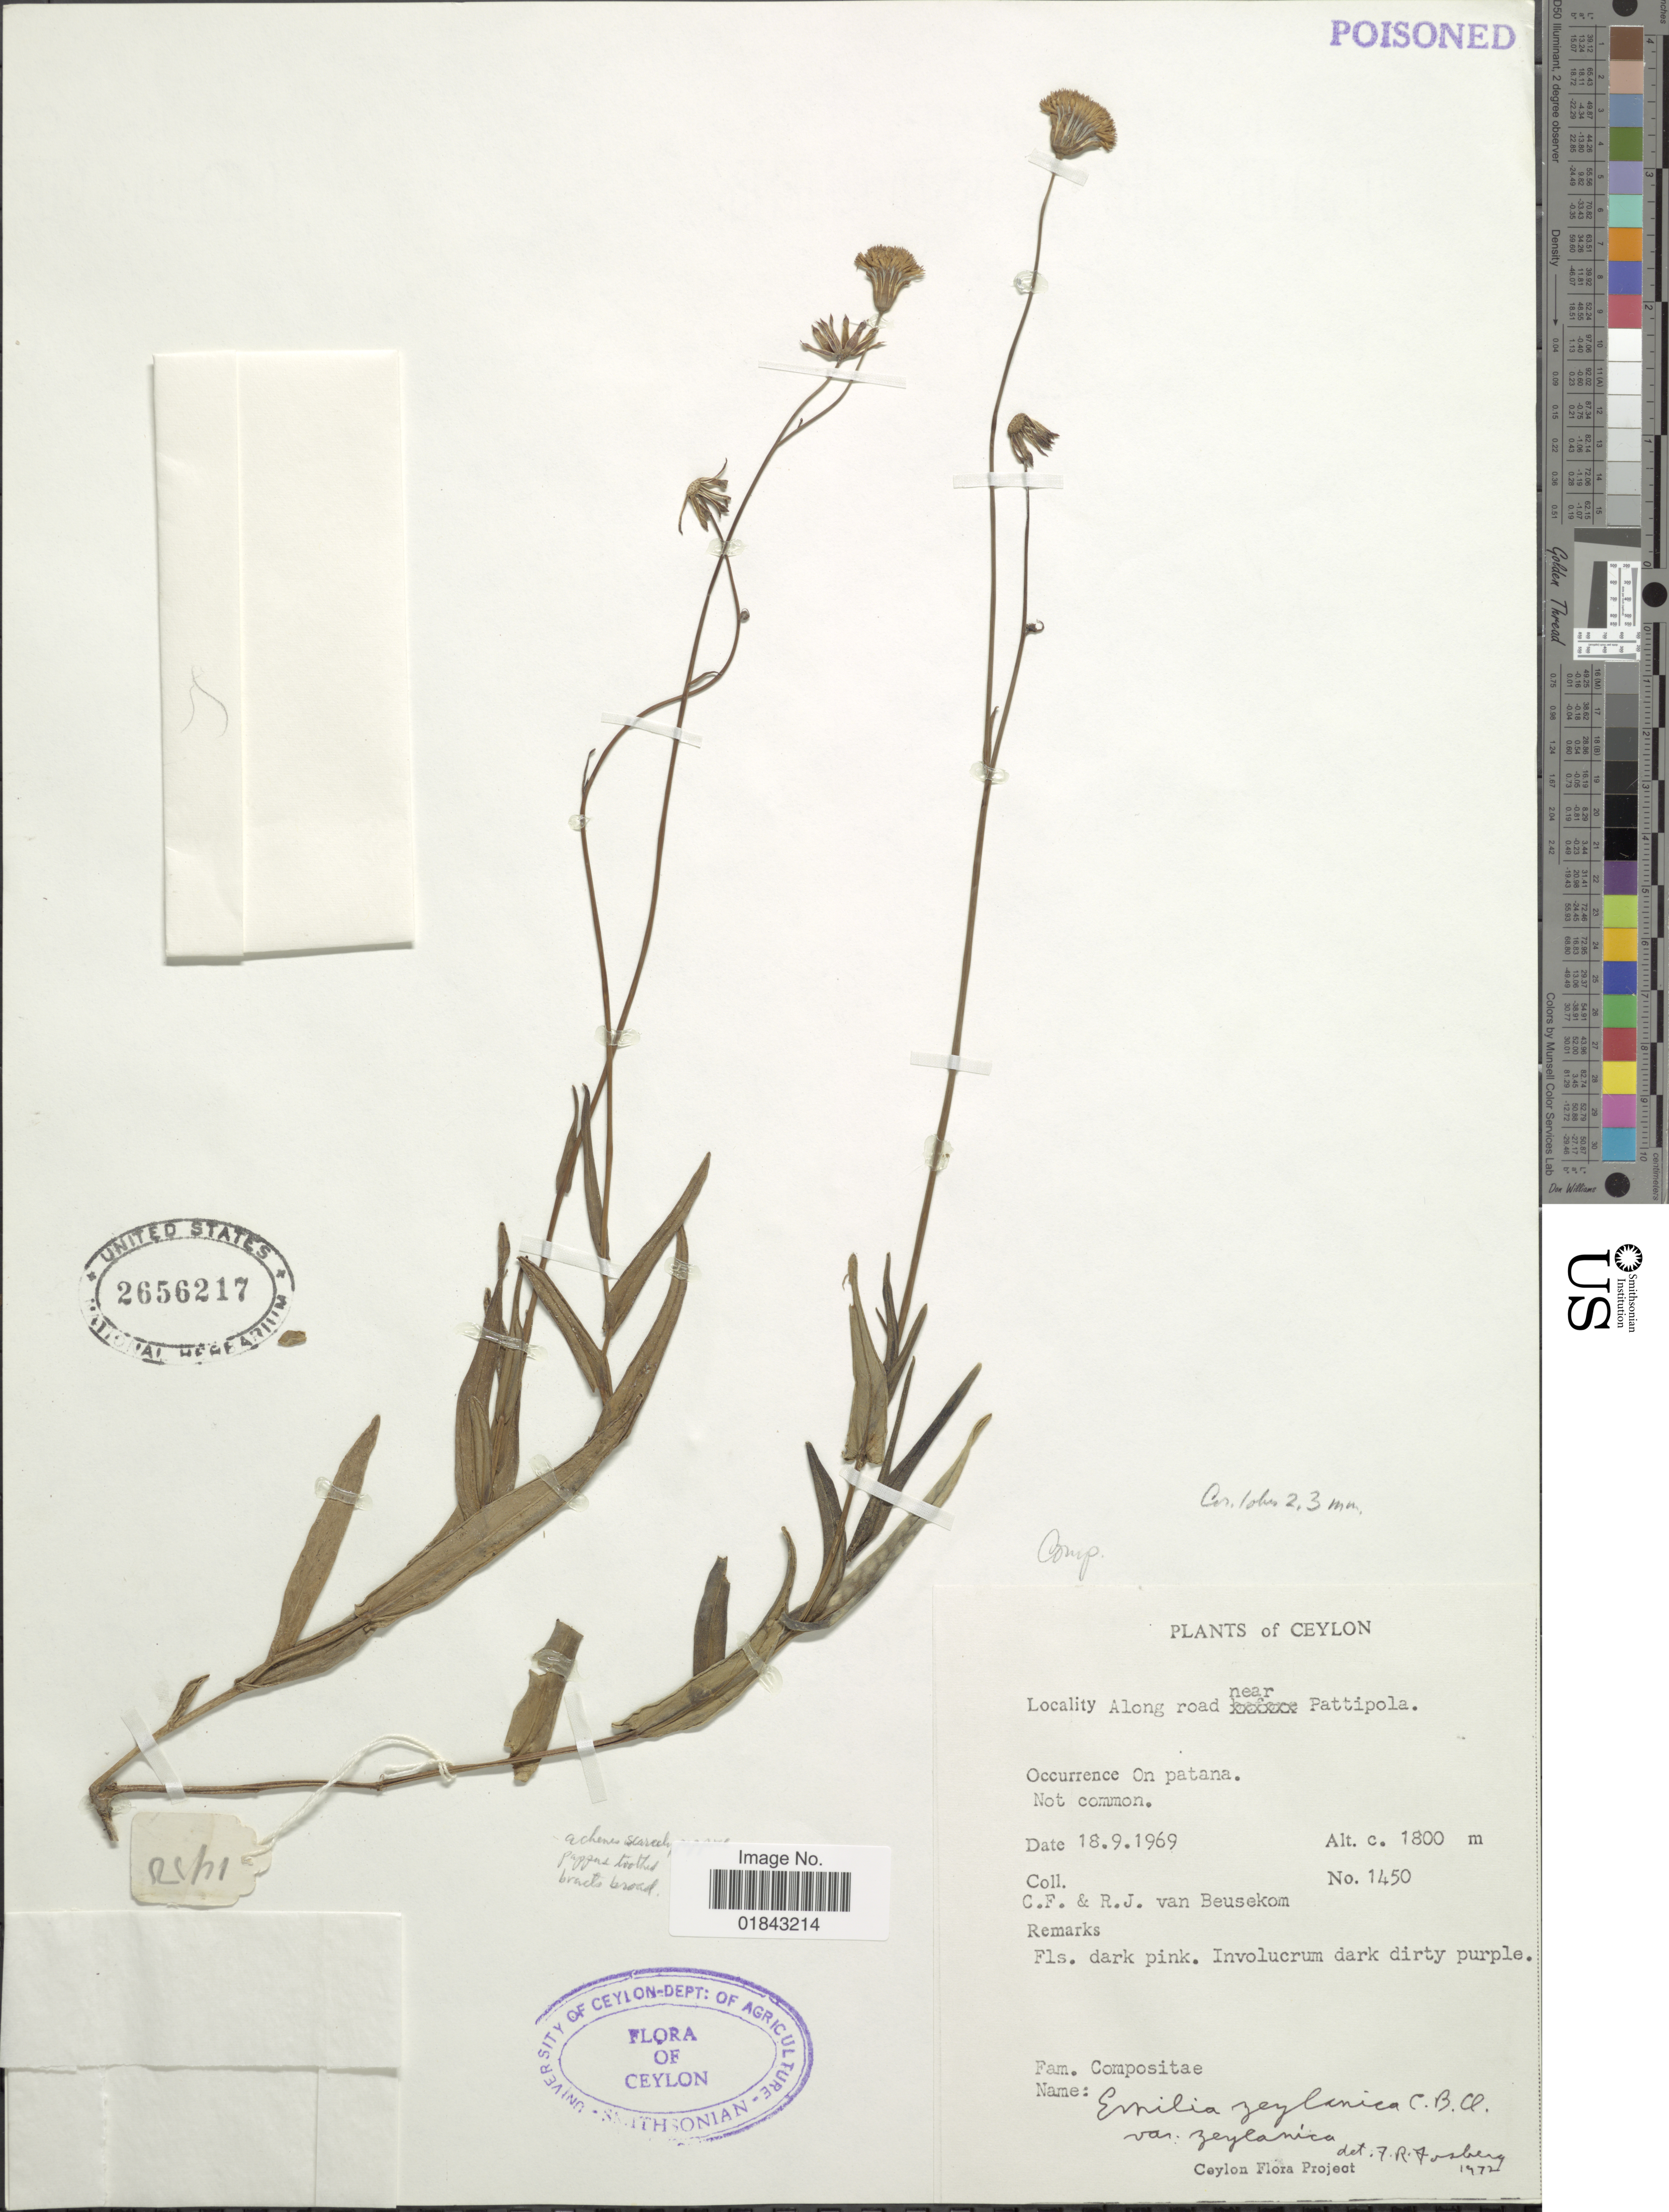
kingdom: Plantae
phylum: Tracheophyta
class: Magnoliopsida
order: Asterales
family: Asteraceae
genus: Emilia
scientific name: Emilia zeylanica var. zeylanica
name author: C.B. Clarke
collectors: C. F. Beusekom & R. Van Beusekom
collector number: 1450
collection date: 1969-09-18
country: Sri Lanka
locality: Ceylon, along road near Pattipola, on patana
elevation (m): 1800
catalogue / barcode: US 2656217